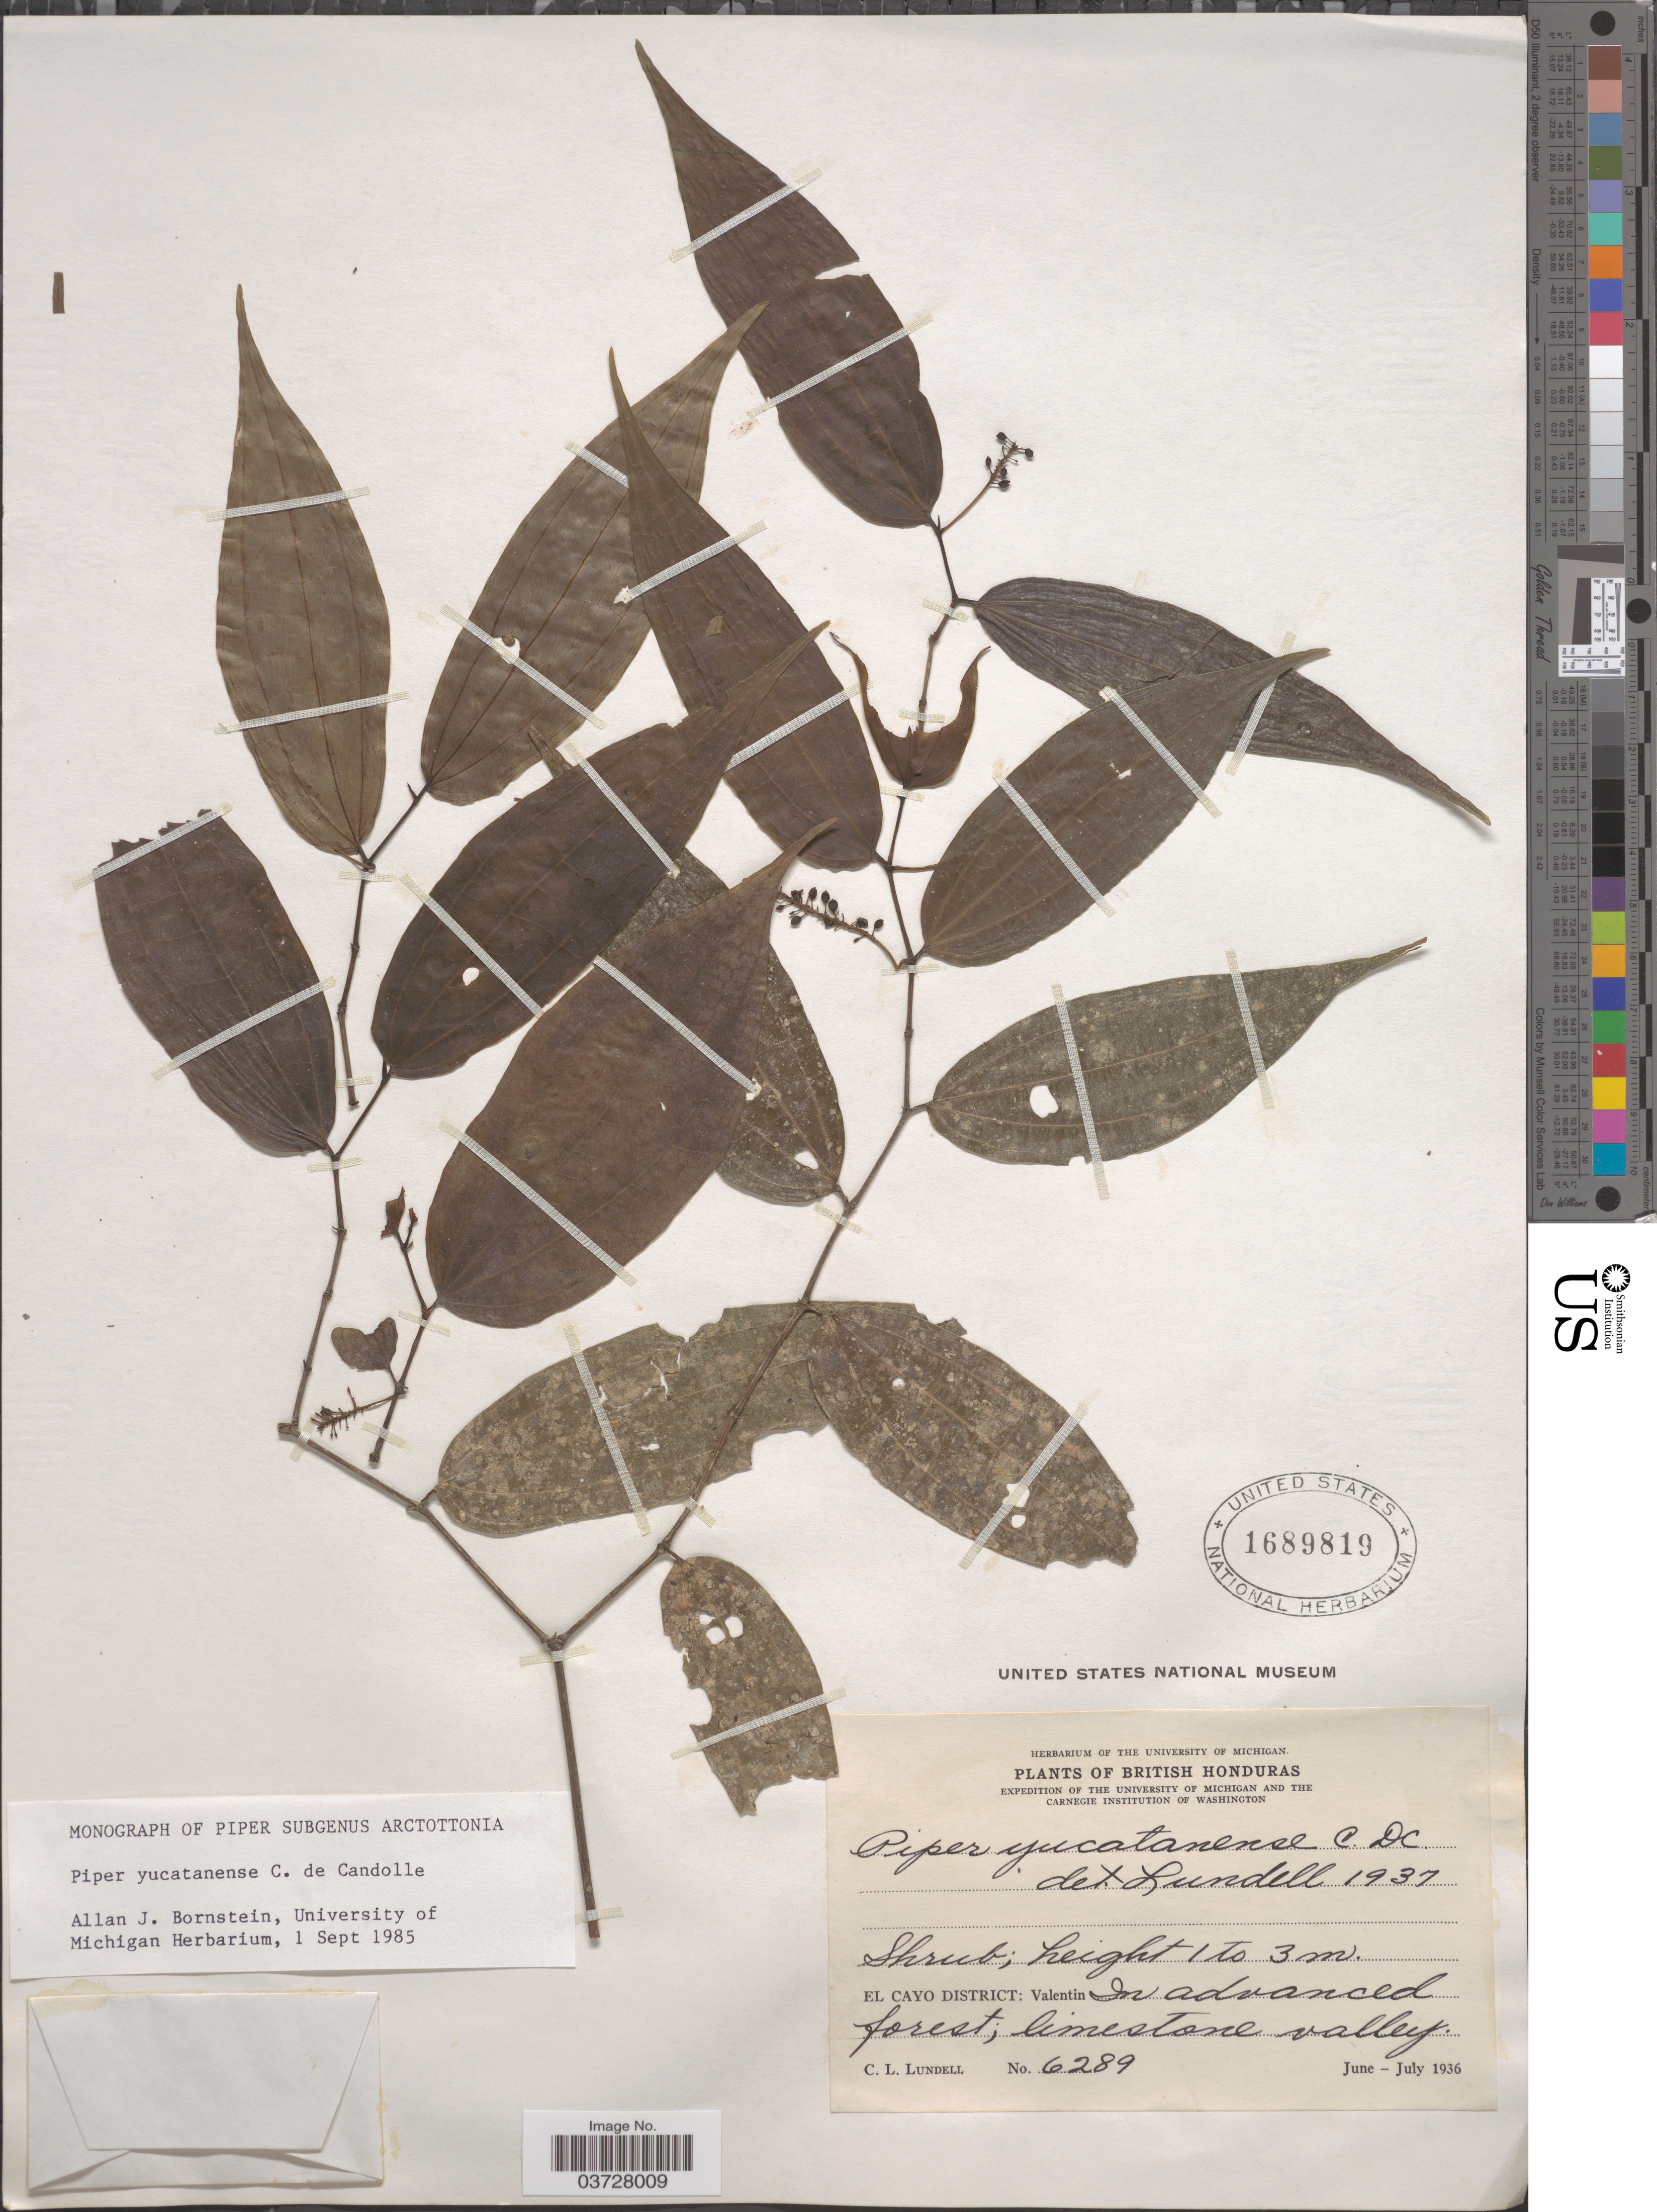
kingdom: Plantae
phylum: Tracheophyta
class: Magnoliopsida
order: Piperales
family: Piperaceae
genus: Piper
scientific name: Piper yucatanense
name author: DC.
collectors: C. L. Lundell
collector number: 6289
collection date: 1936-06/1936-07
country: Belize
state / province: Cayo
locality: British Honduras. El Cayo District: Valentin.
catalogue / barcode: US 1689819